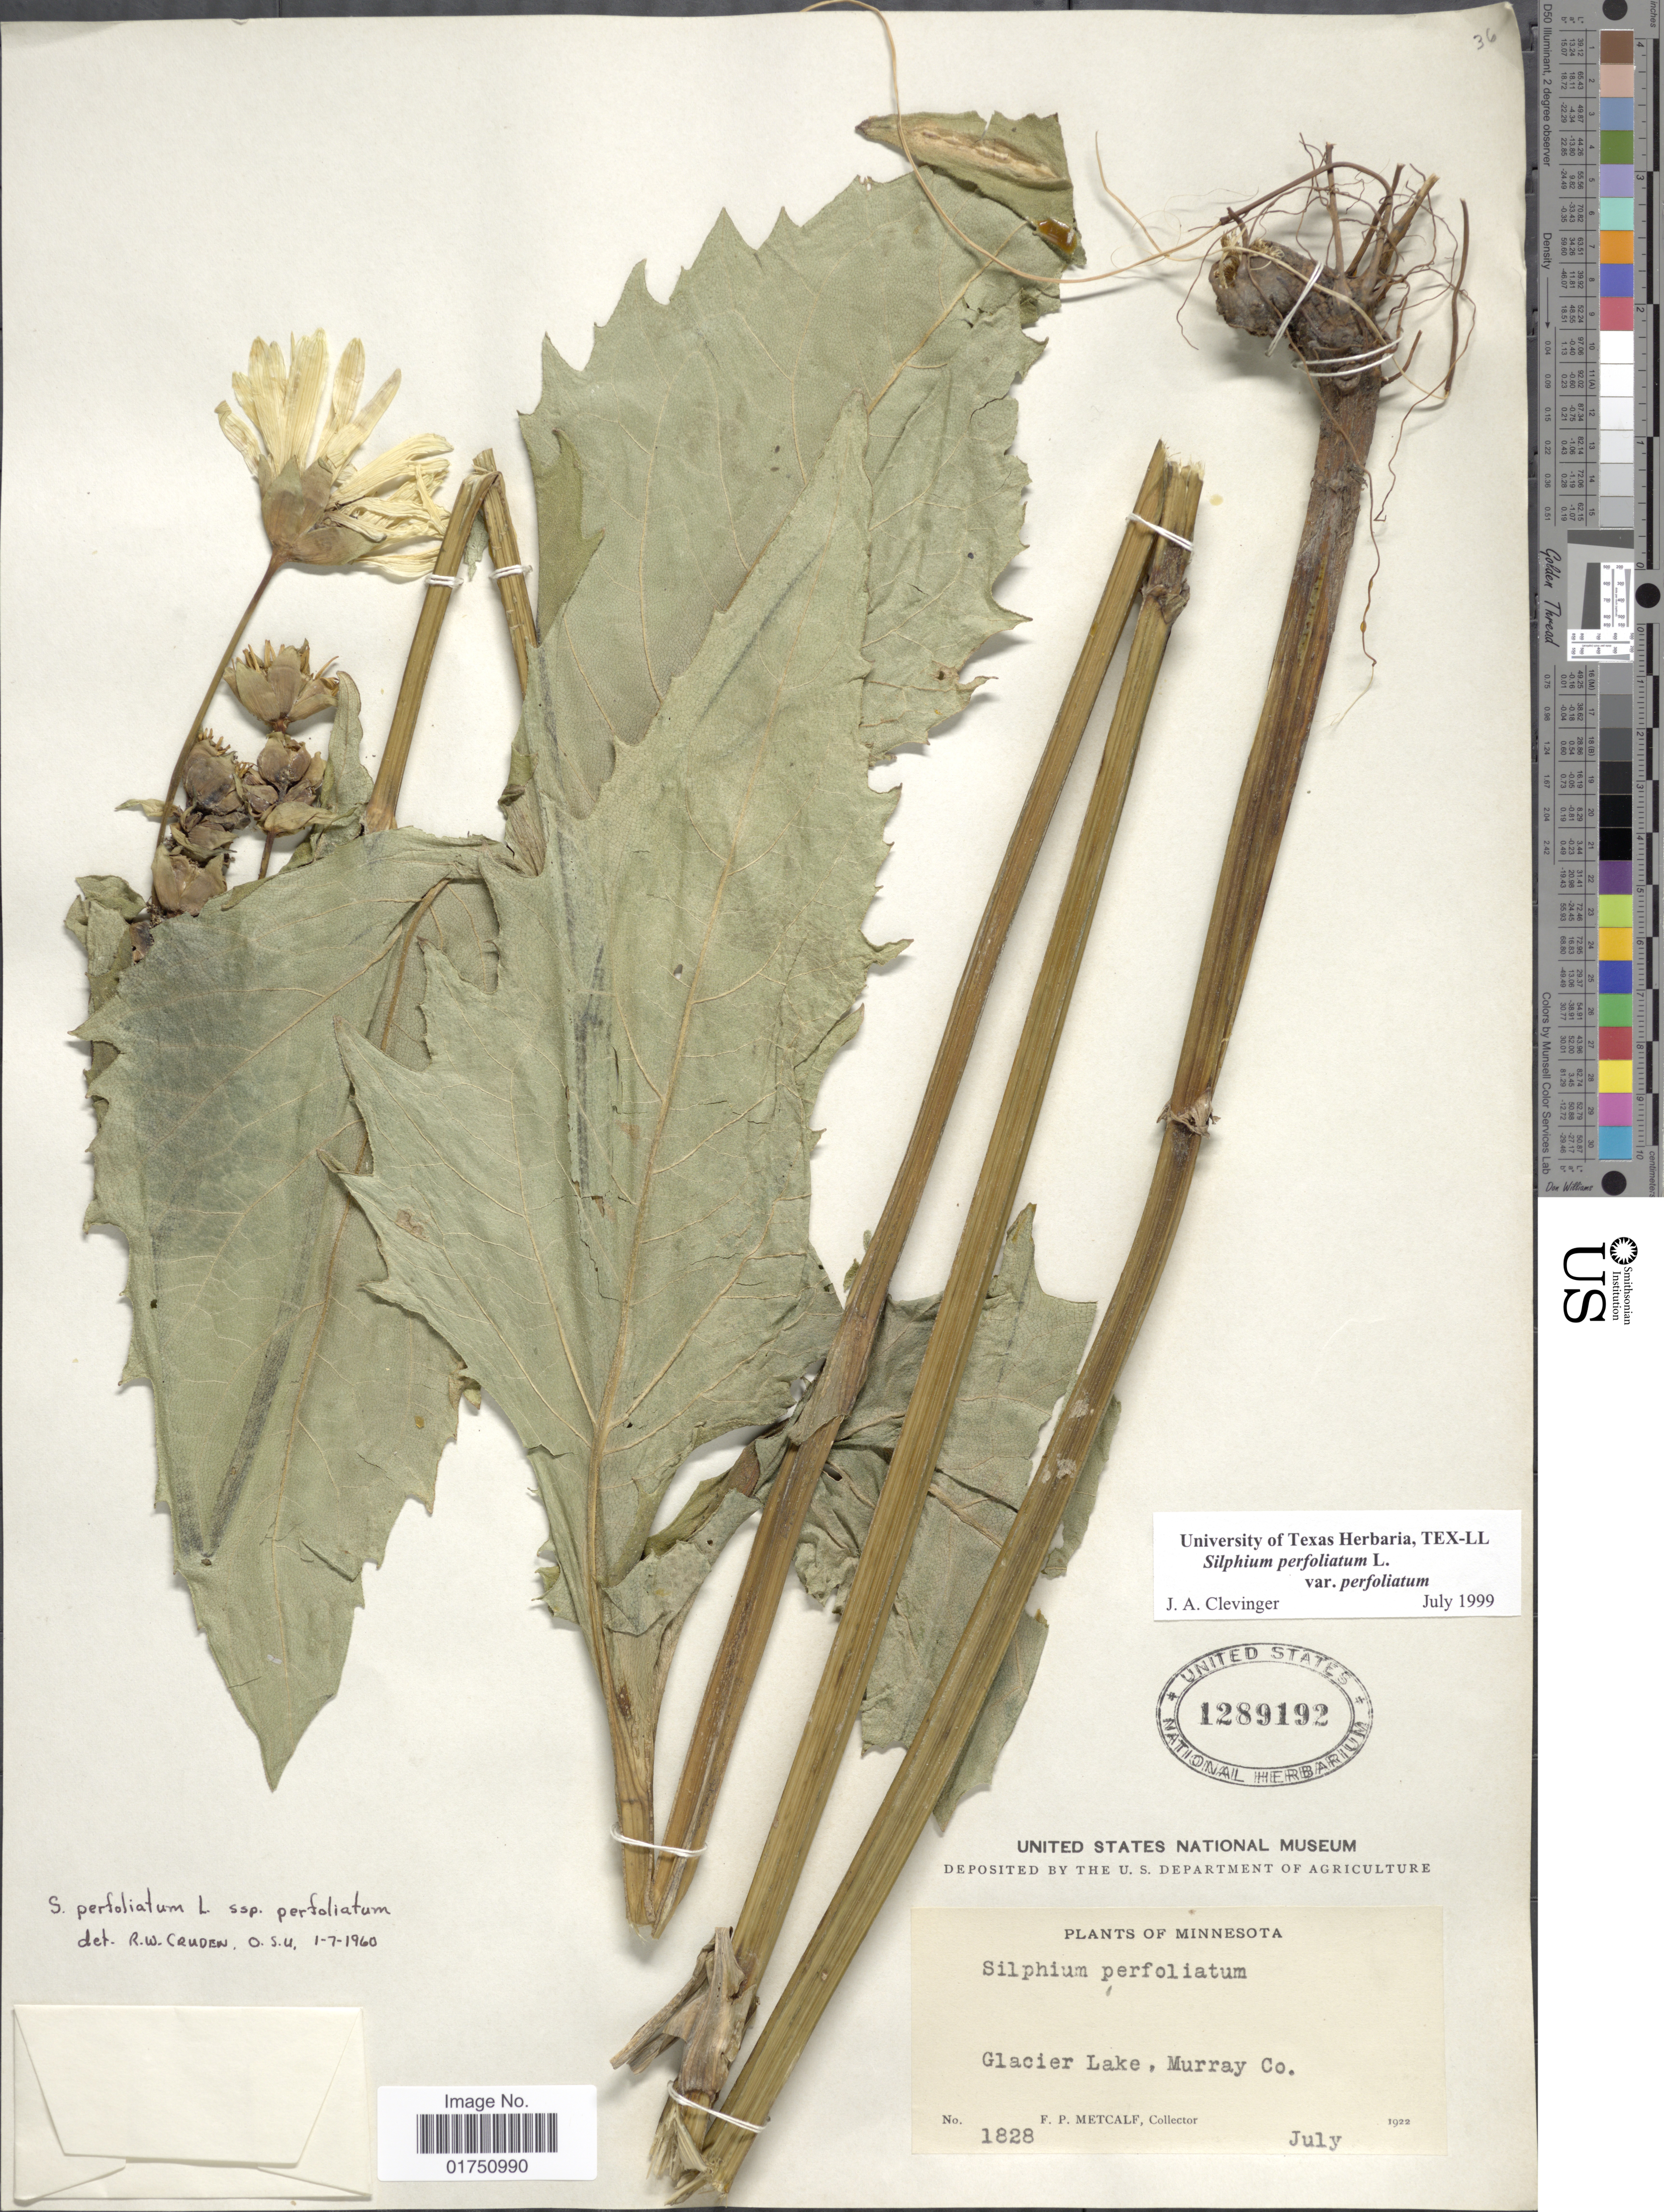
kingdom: Plantae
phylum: Tracheophyta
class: Magnoliopsida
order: Asterales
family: Asteraceae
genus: Silphium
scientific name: Silphium perfoliatum var. perfoliatum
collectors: F. Metcalf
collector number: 1828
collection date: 1922-07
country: United States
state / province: Minnesota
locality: Glacier Lake, Murray Co.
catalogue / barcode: US 1289192